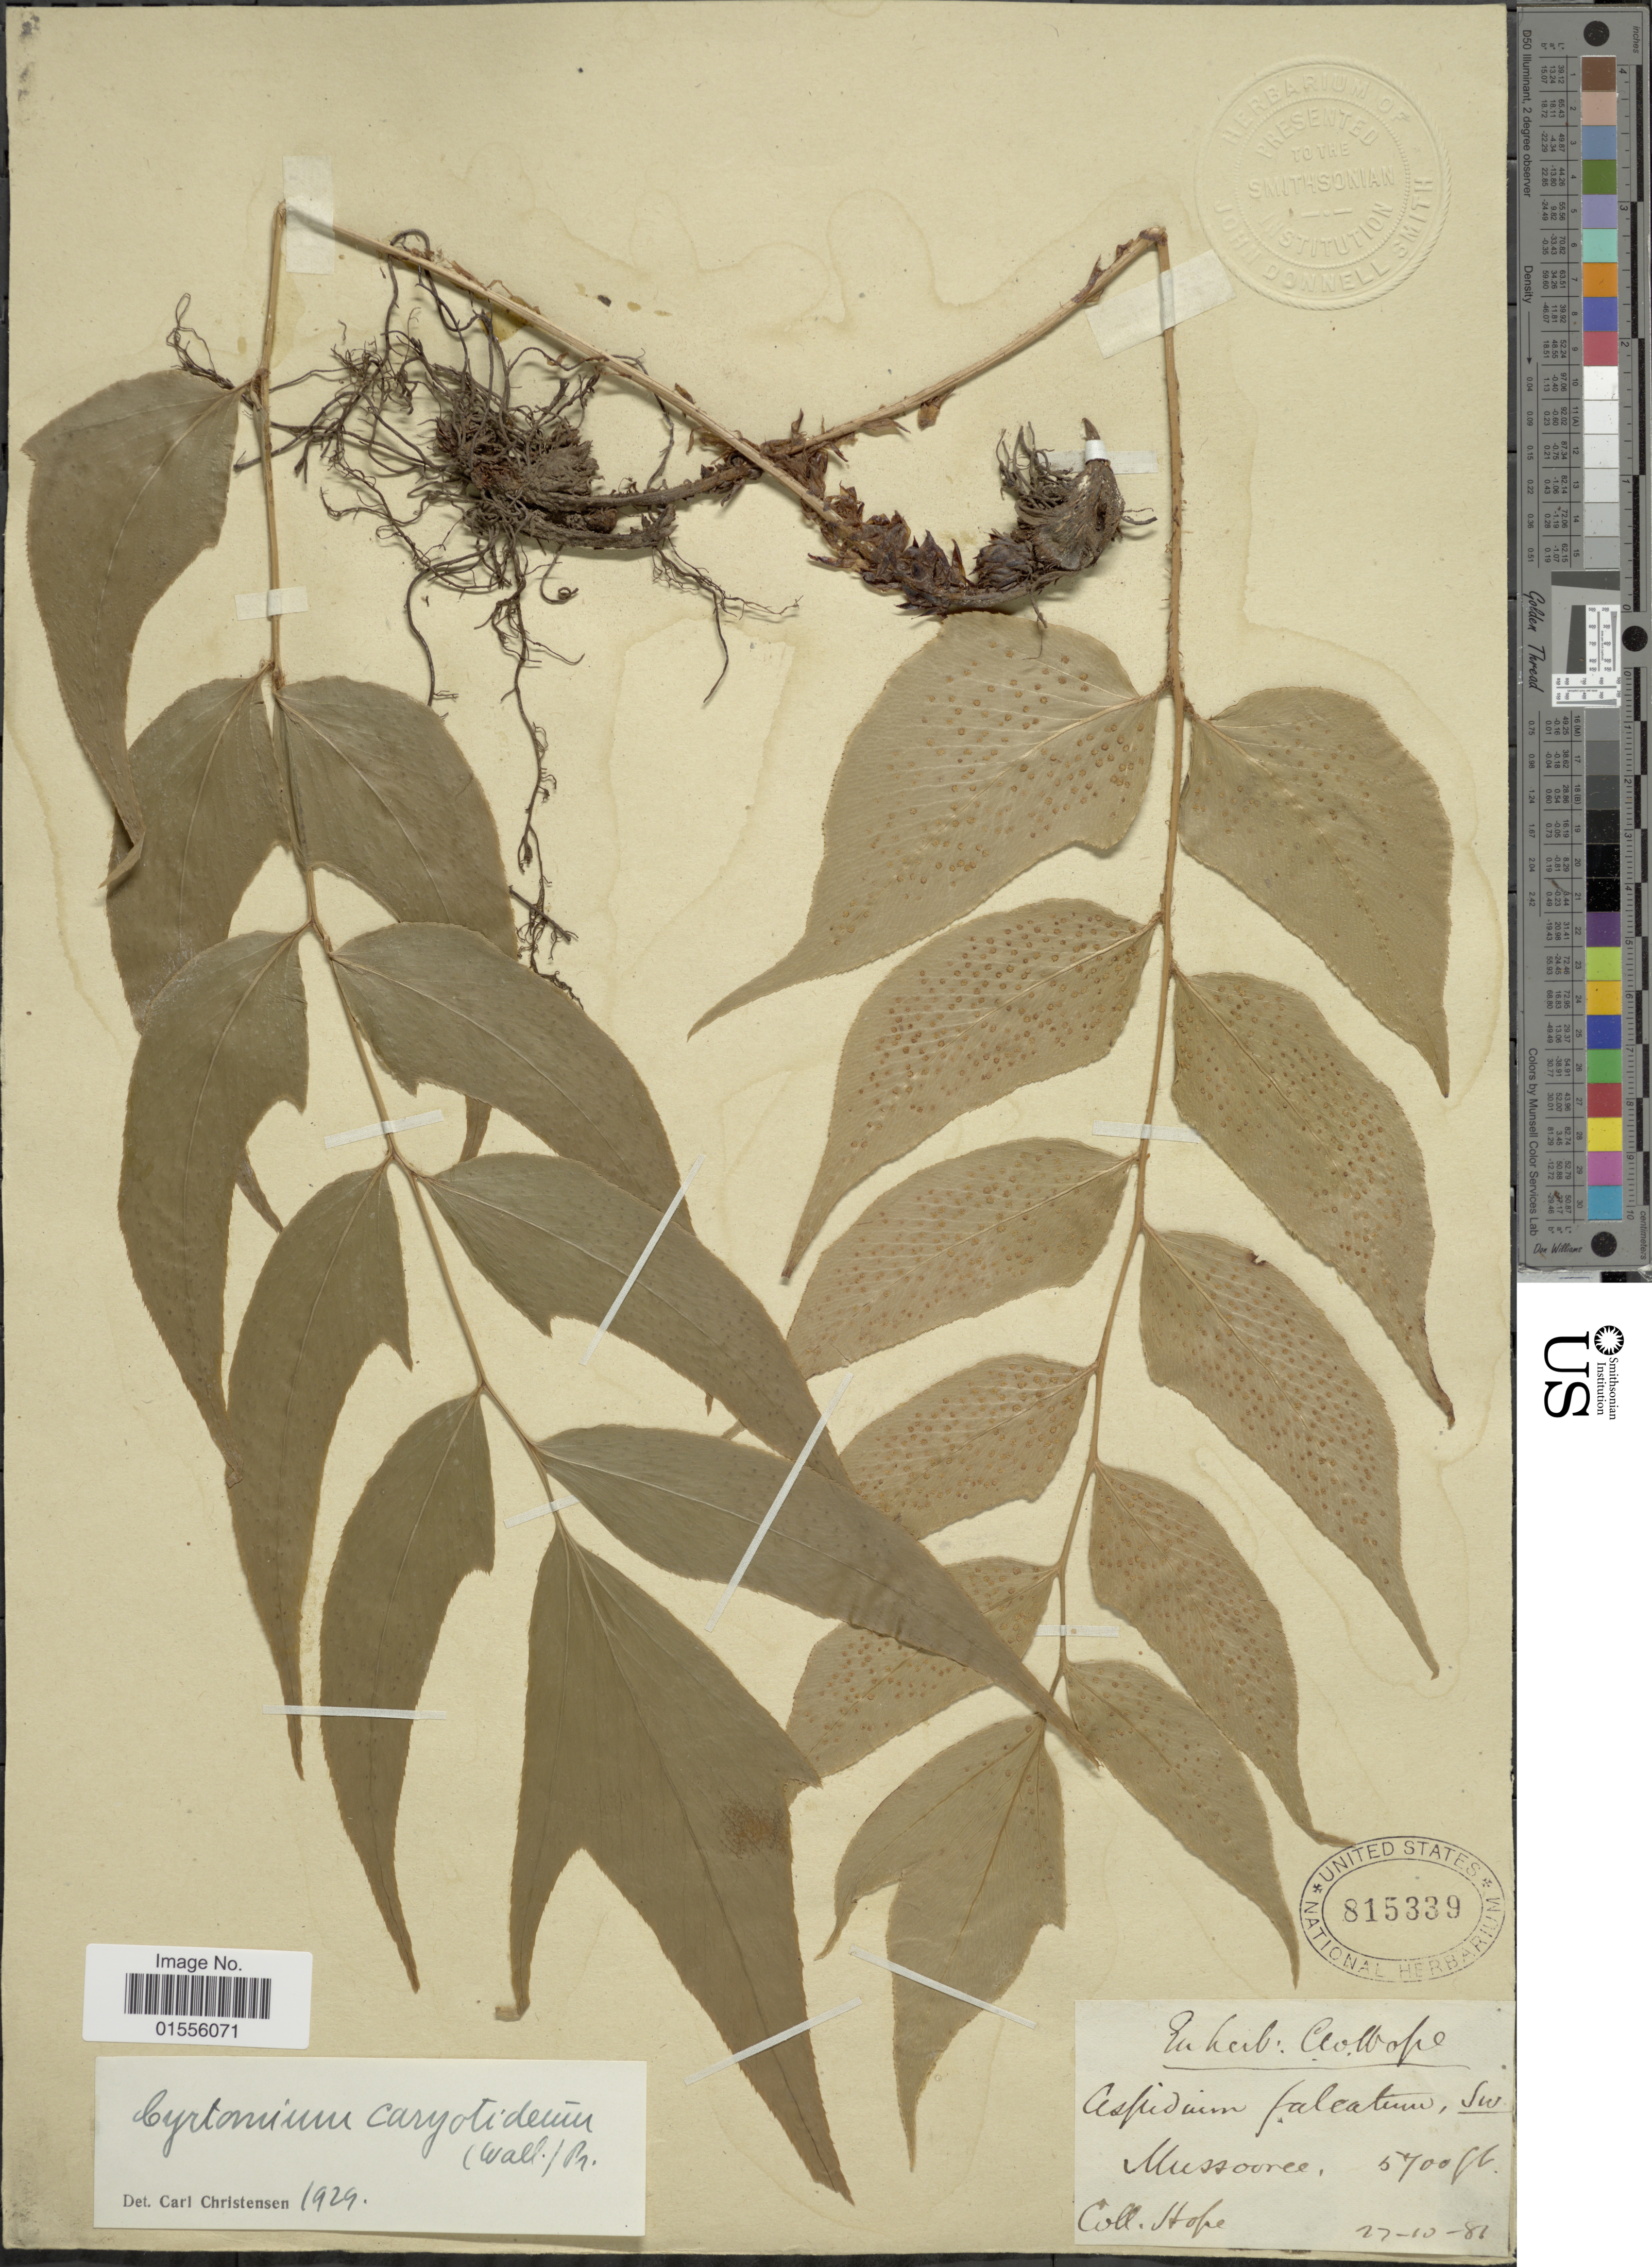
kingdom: Plantae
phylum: Tracheophyta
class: Polypodiopsida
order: Polypodiales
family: Dryopteridaceae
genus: Cyrtomium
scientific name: Cyrtomium caryotideum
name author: (Wall. ex Hook. & Grev.) C. Presl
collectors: C. W. Hope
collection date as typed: Transcribed d/m/y: 27/10/81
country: India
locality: Mussooree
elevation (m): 1737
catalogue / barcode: US 815339